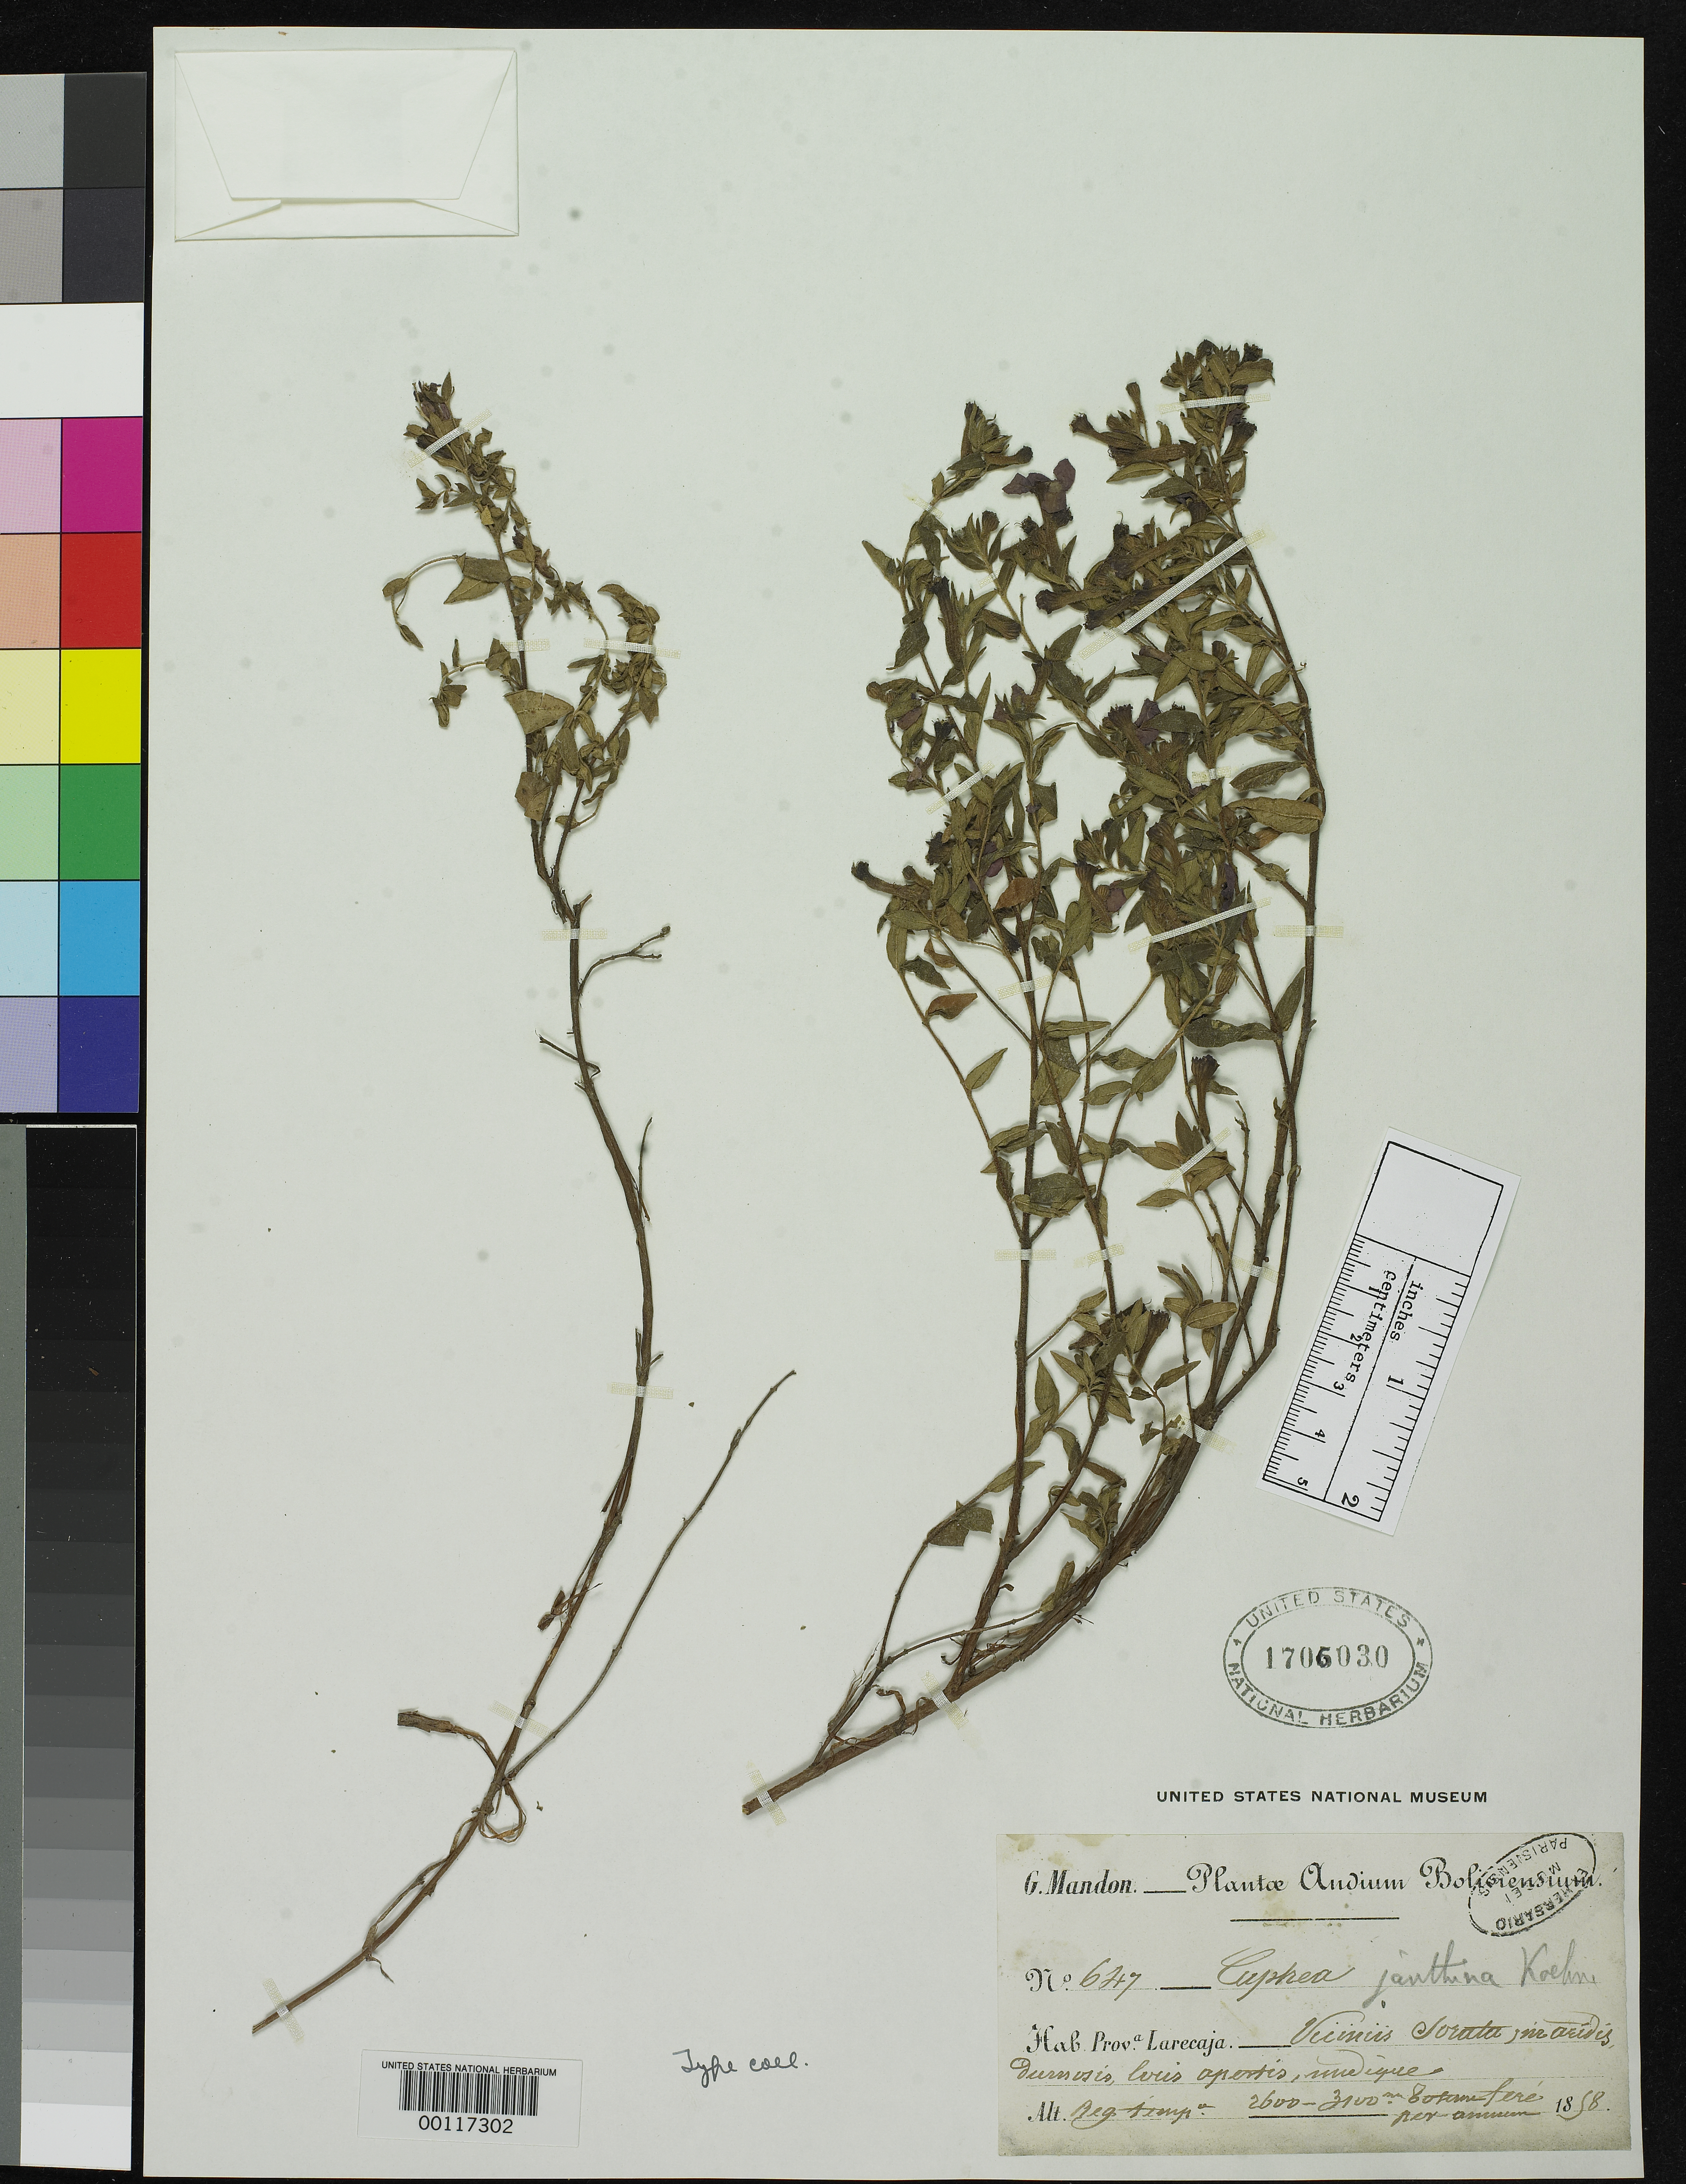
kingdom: Plantae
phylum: Tracheophyta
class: Magnoliopsida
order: Myrtales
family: Lythraceae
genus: Cuphea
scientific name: Cuphea ianthina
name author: Koehne in Mart.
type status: Type Fragment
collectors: G. Mandon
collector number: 647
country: Bolivia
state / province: La Paz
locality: Sorata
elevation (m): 2600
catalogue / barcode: US 1706030